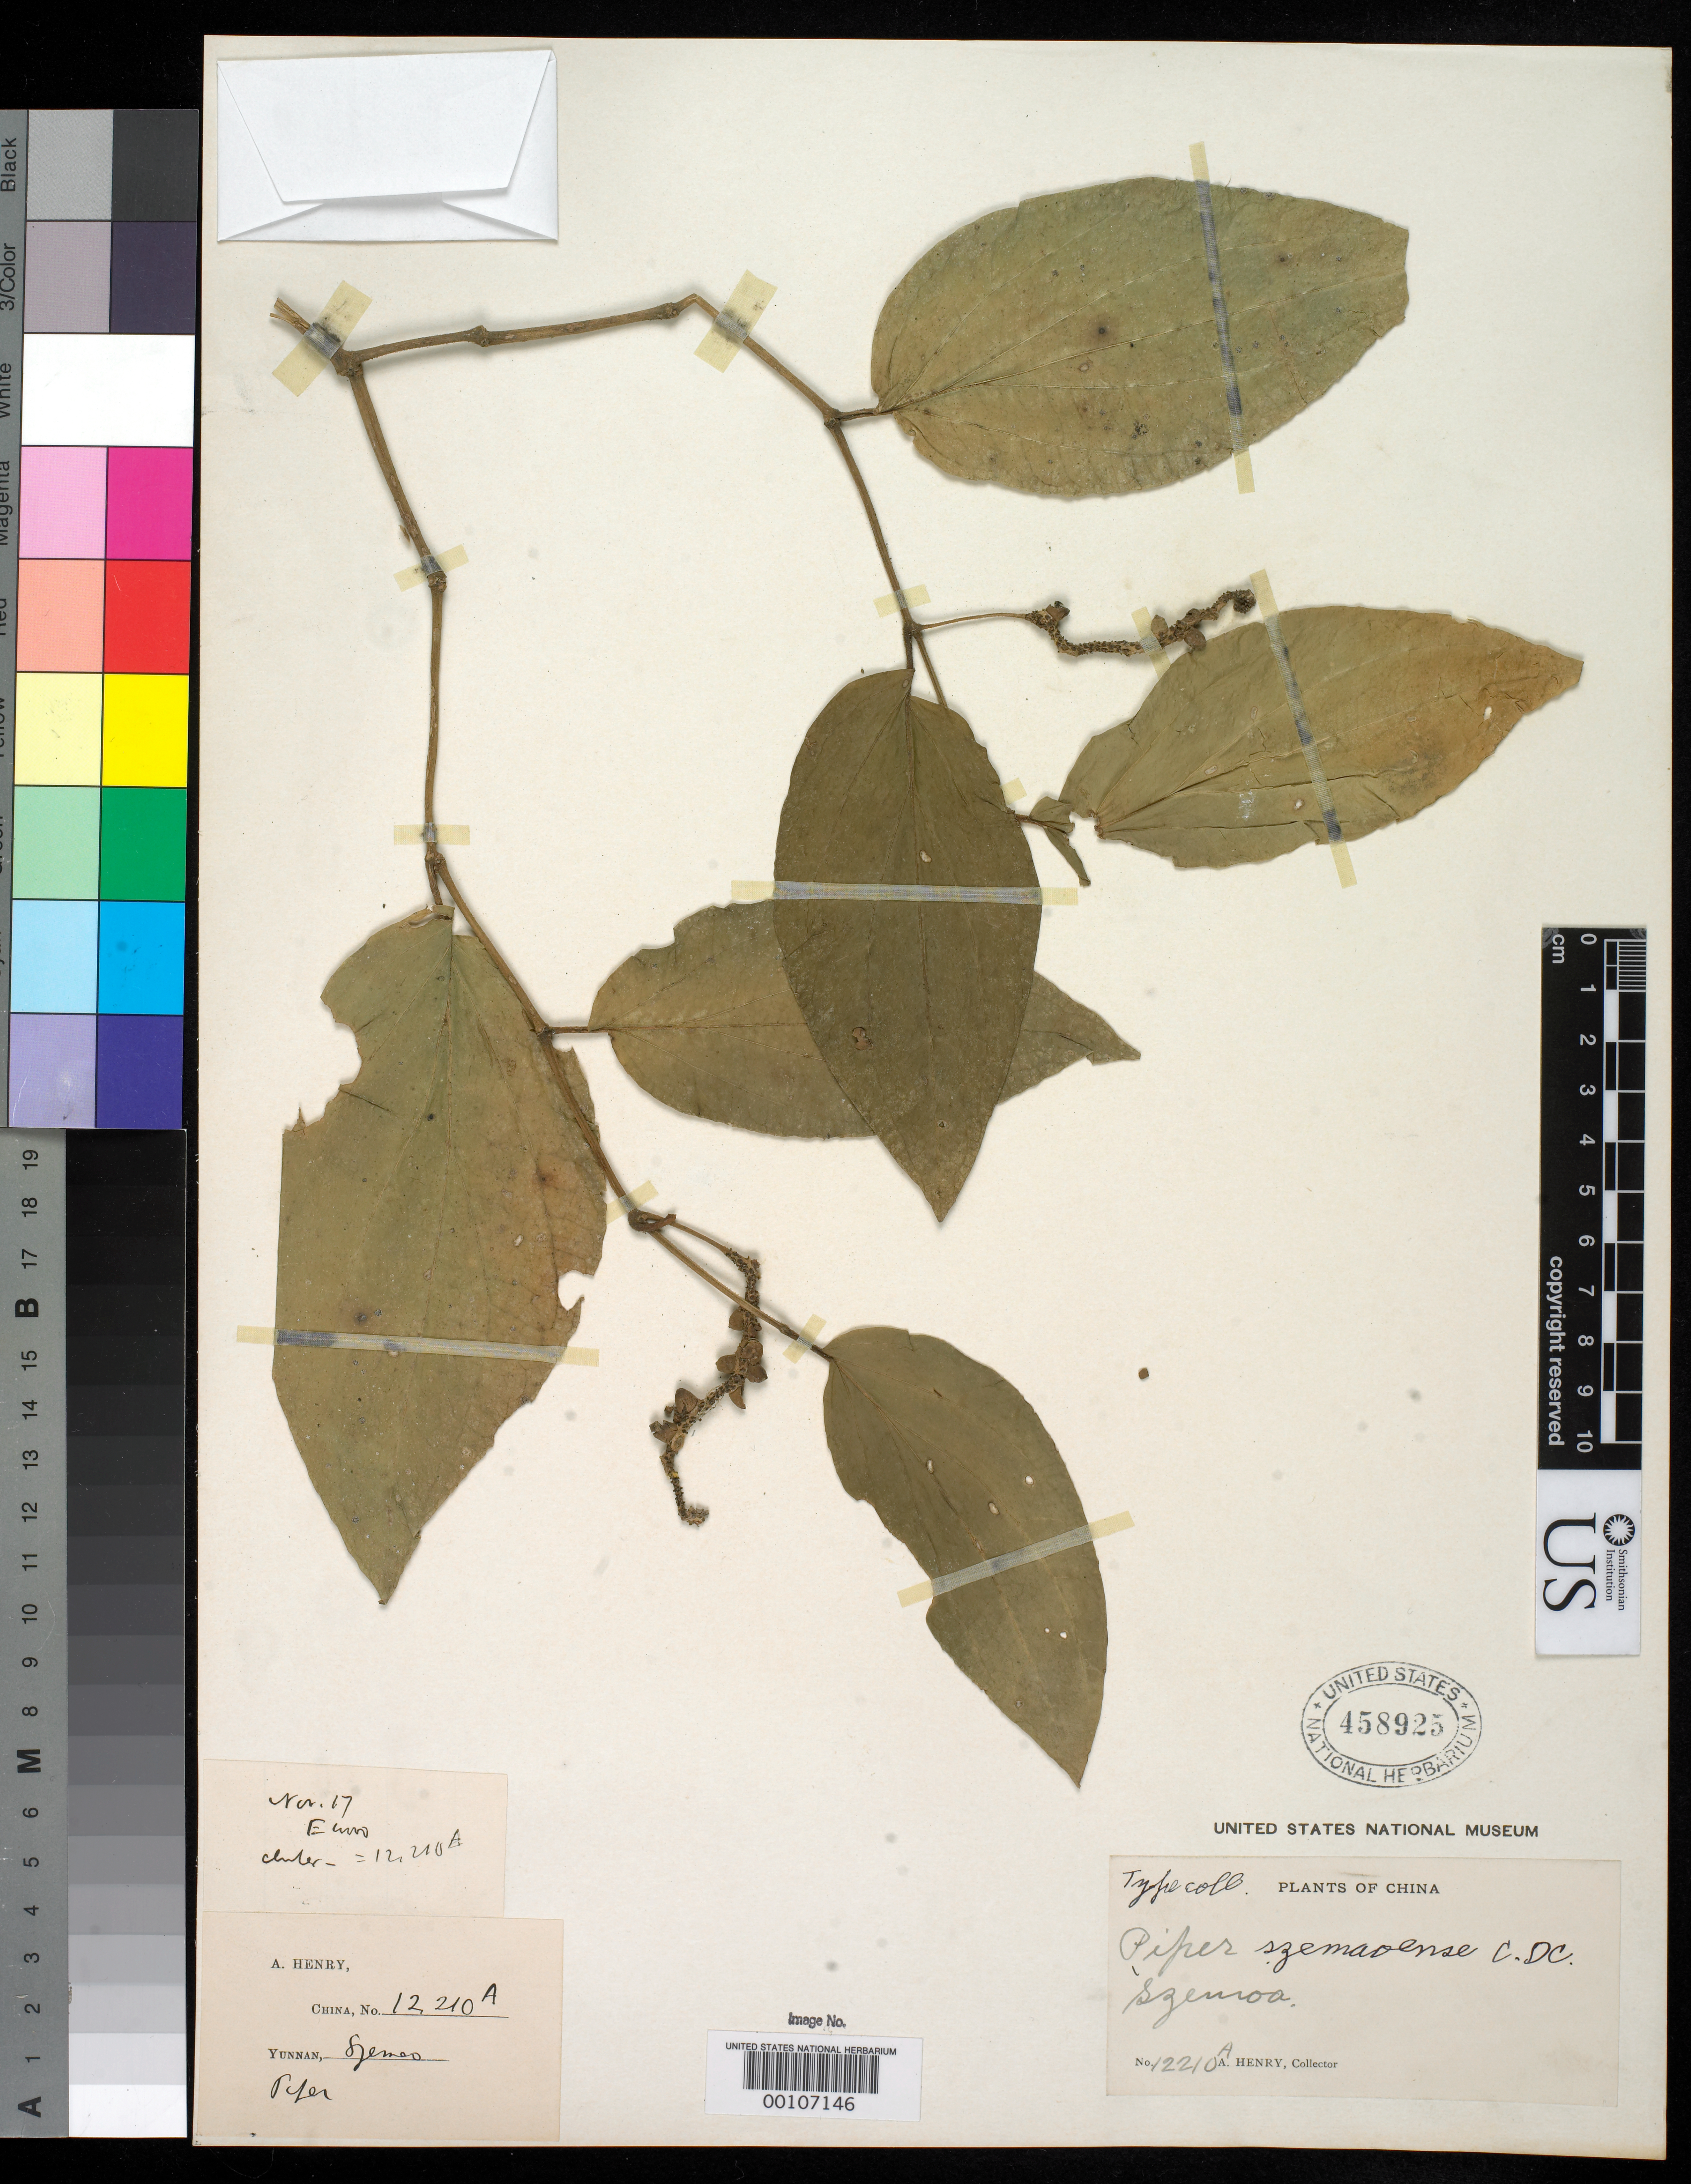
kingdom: Plantae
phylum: Tracheophyta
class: Magnoliopsida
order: Piperales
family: Piperaceae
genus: Piper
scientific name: Piper szemaoense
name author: C. DC.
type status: Isosyntype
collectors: A. Henry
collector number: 12210 A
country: China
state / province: Yunnan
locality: Szemoa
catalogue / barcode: US 458925